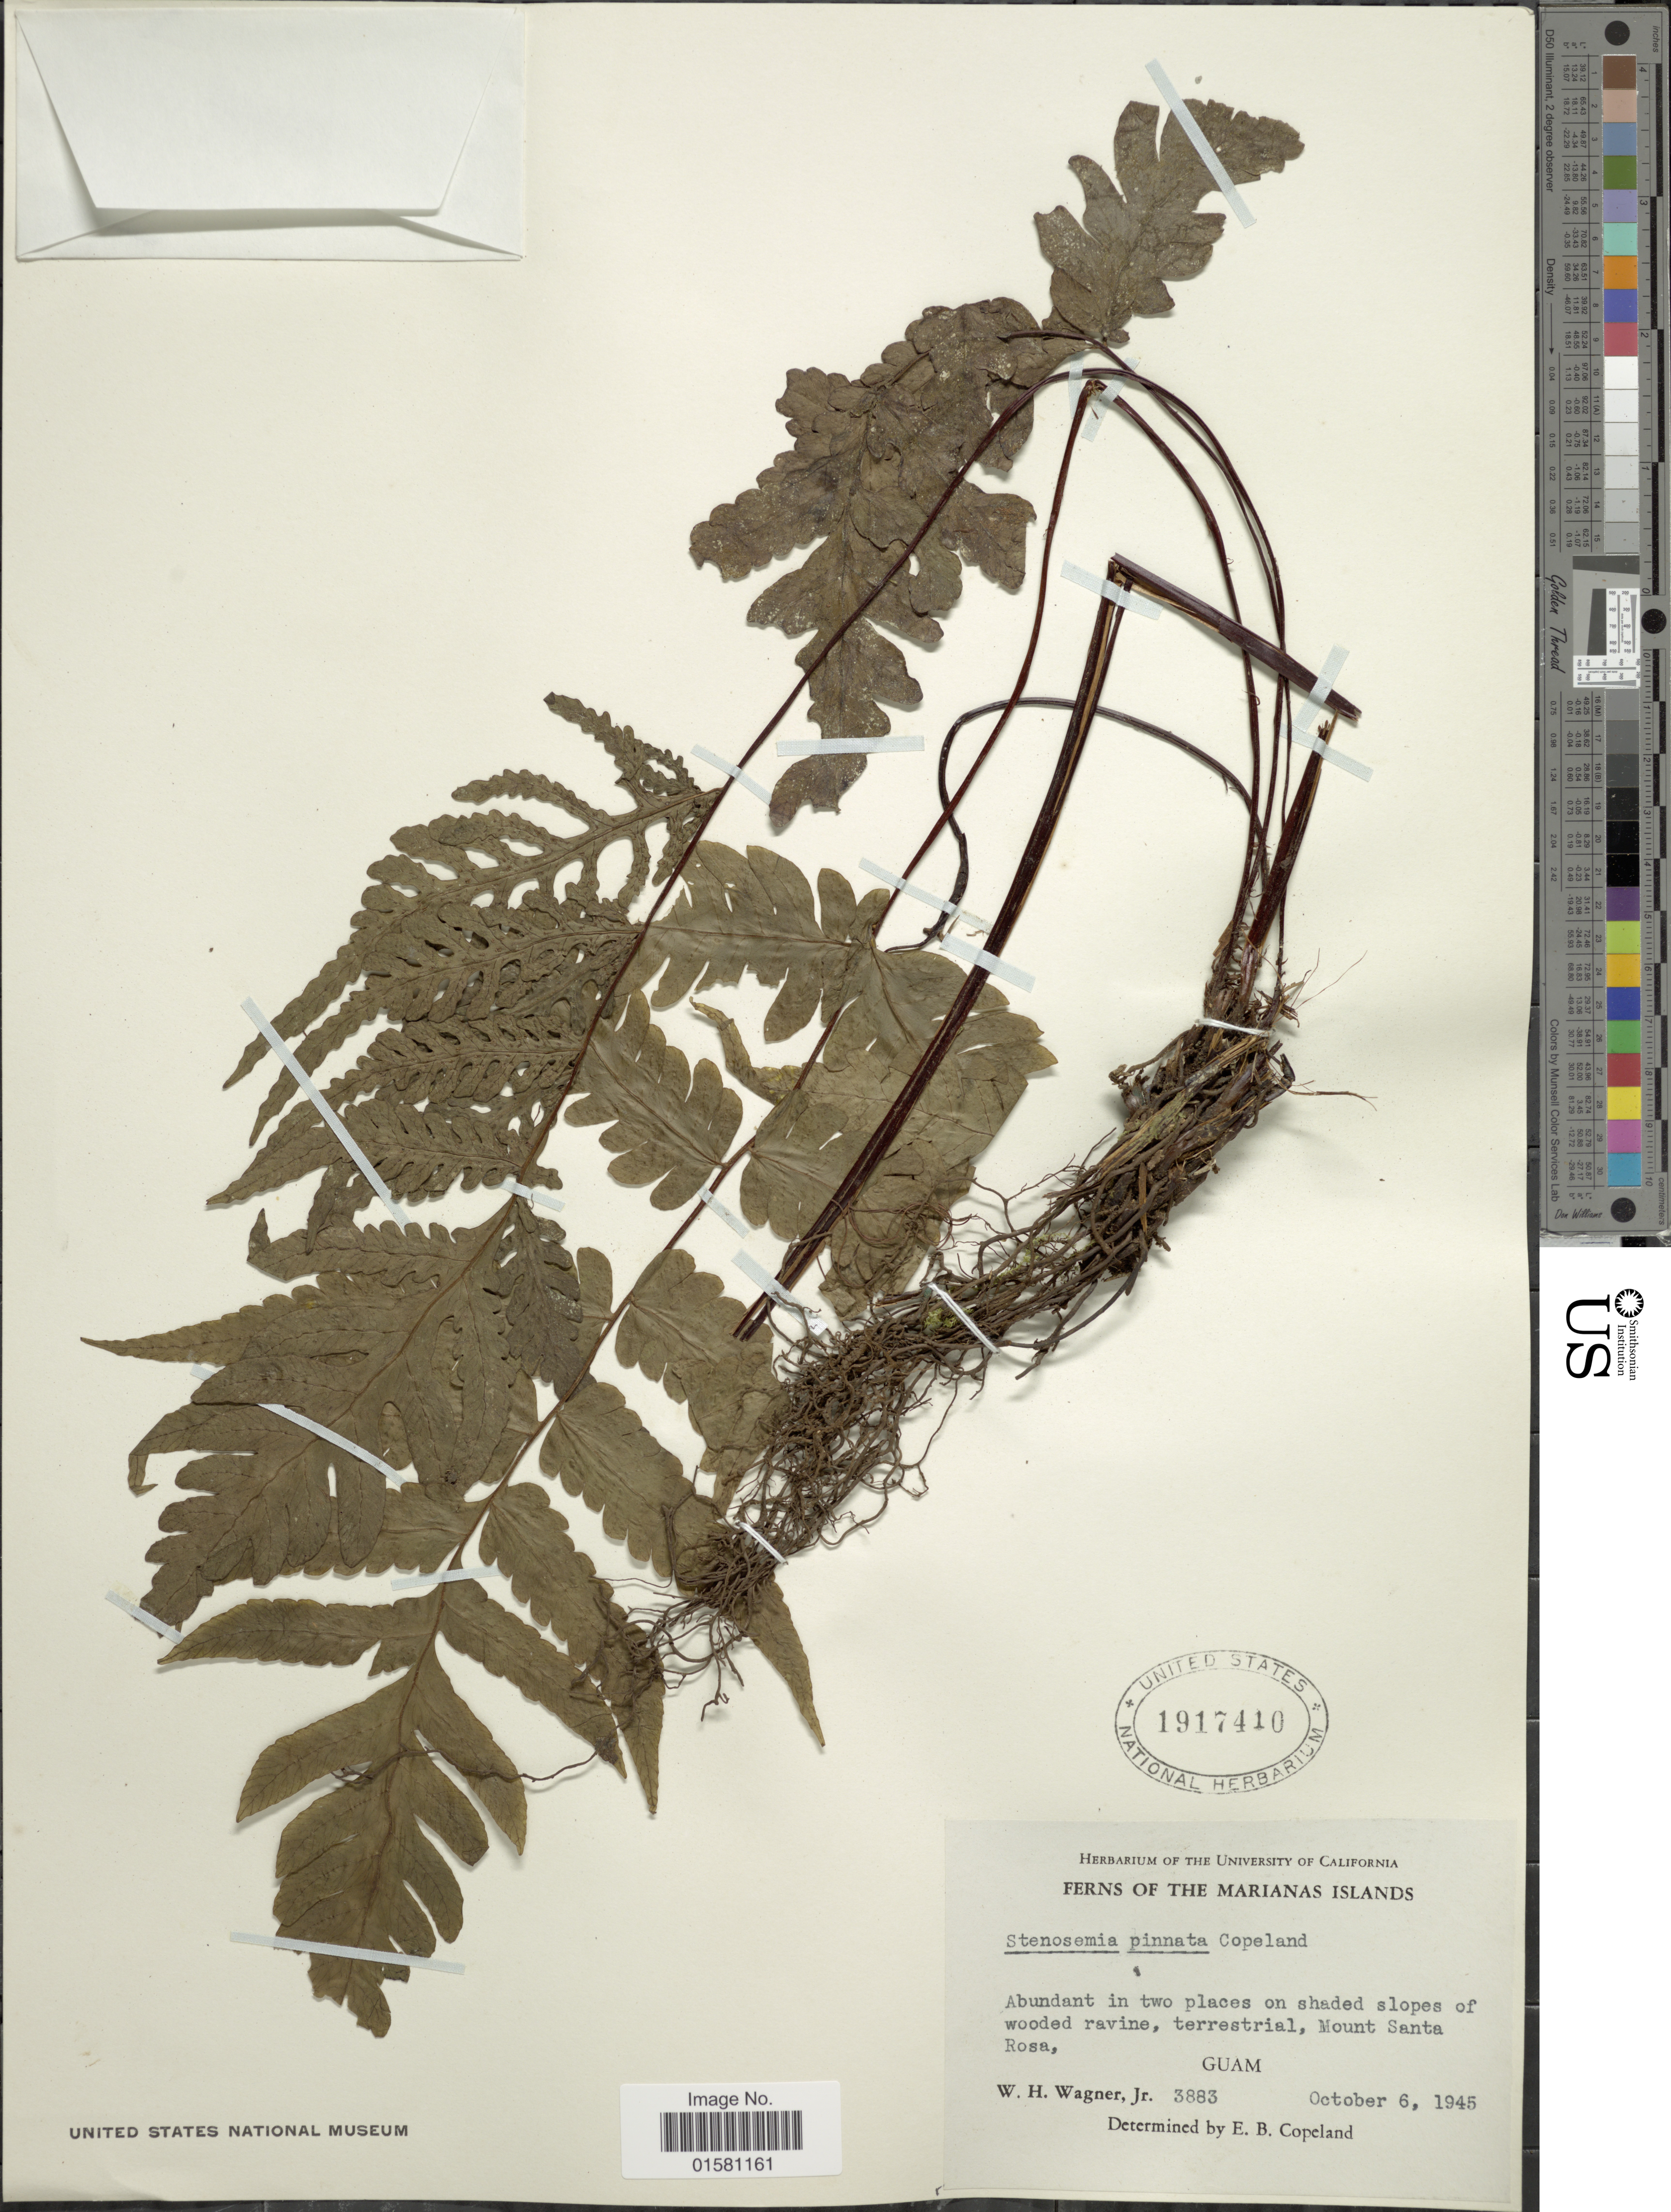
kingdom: Plantae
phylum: Tracheophyta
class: Polypodiopsida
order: Polypodiales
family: Tectariaceae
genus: Tectaria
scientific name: Tectaria pinnata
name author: (C. Chr.) R.M. Tryon & A.F. Tryon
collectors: W. H. Wagner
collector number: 3883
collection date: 1945-10-06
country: Northern Mariana Islands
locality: The Marianas Islands. Abundant in two places on shaded slopes of wooded ravine, terrestrial, Mount Santa Rosa, Guam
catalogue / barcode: US 1917410